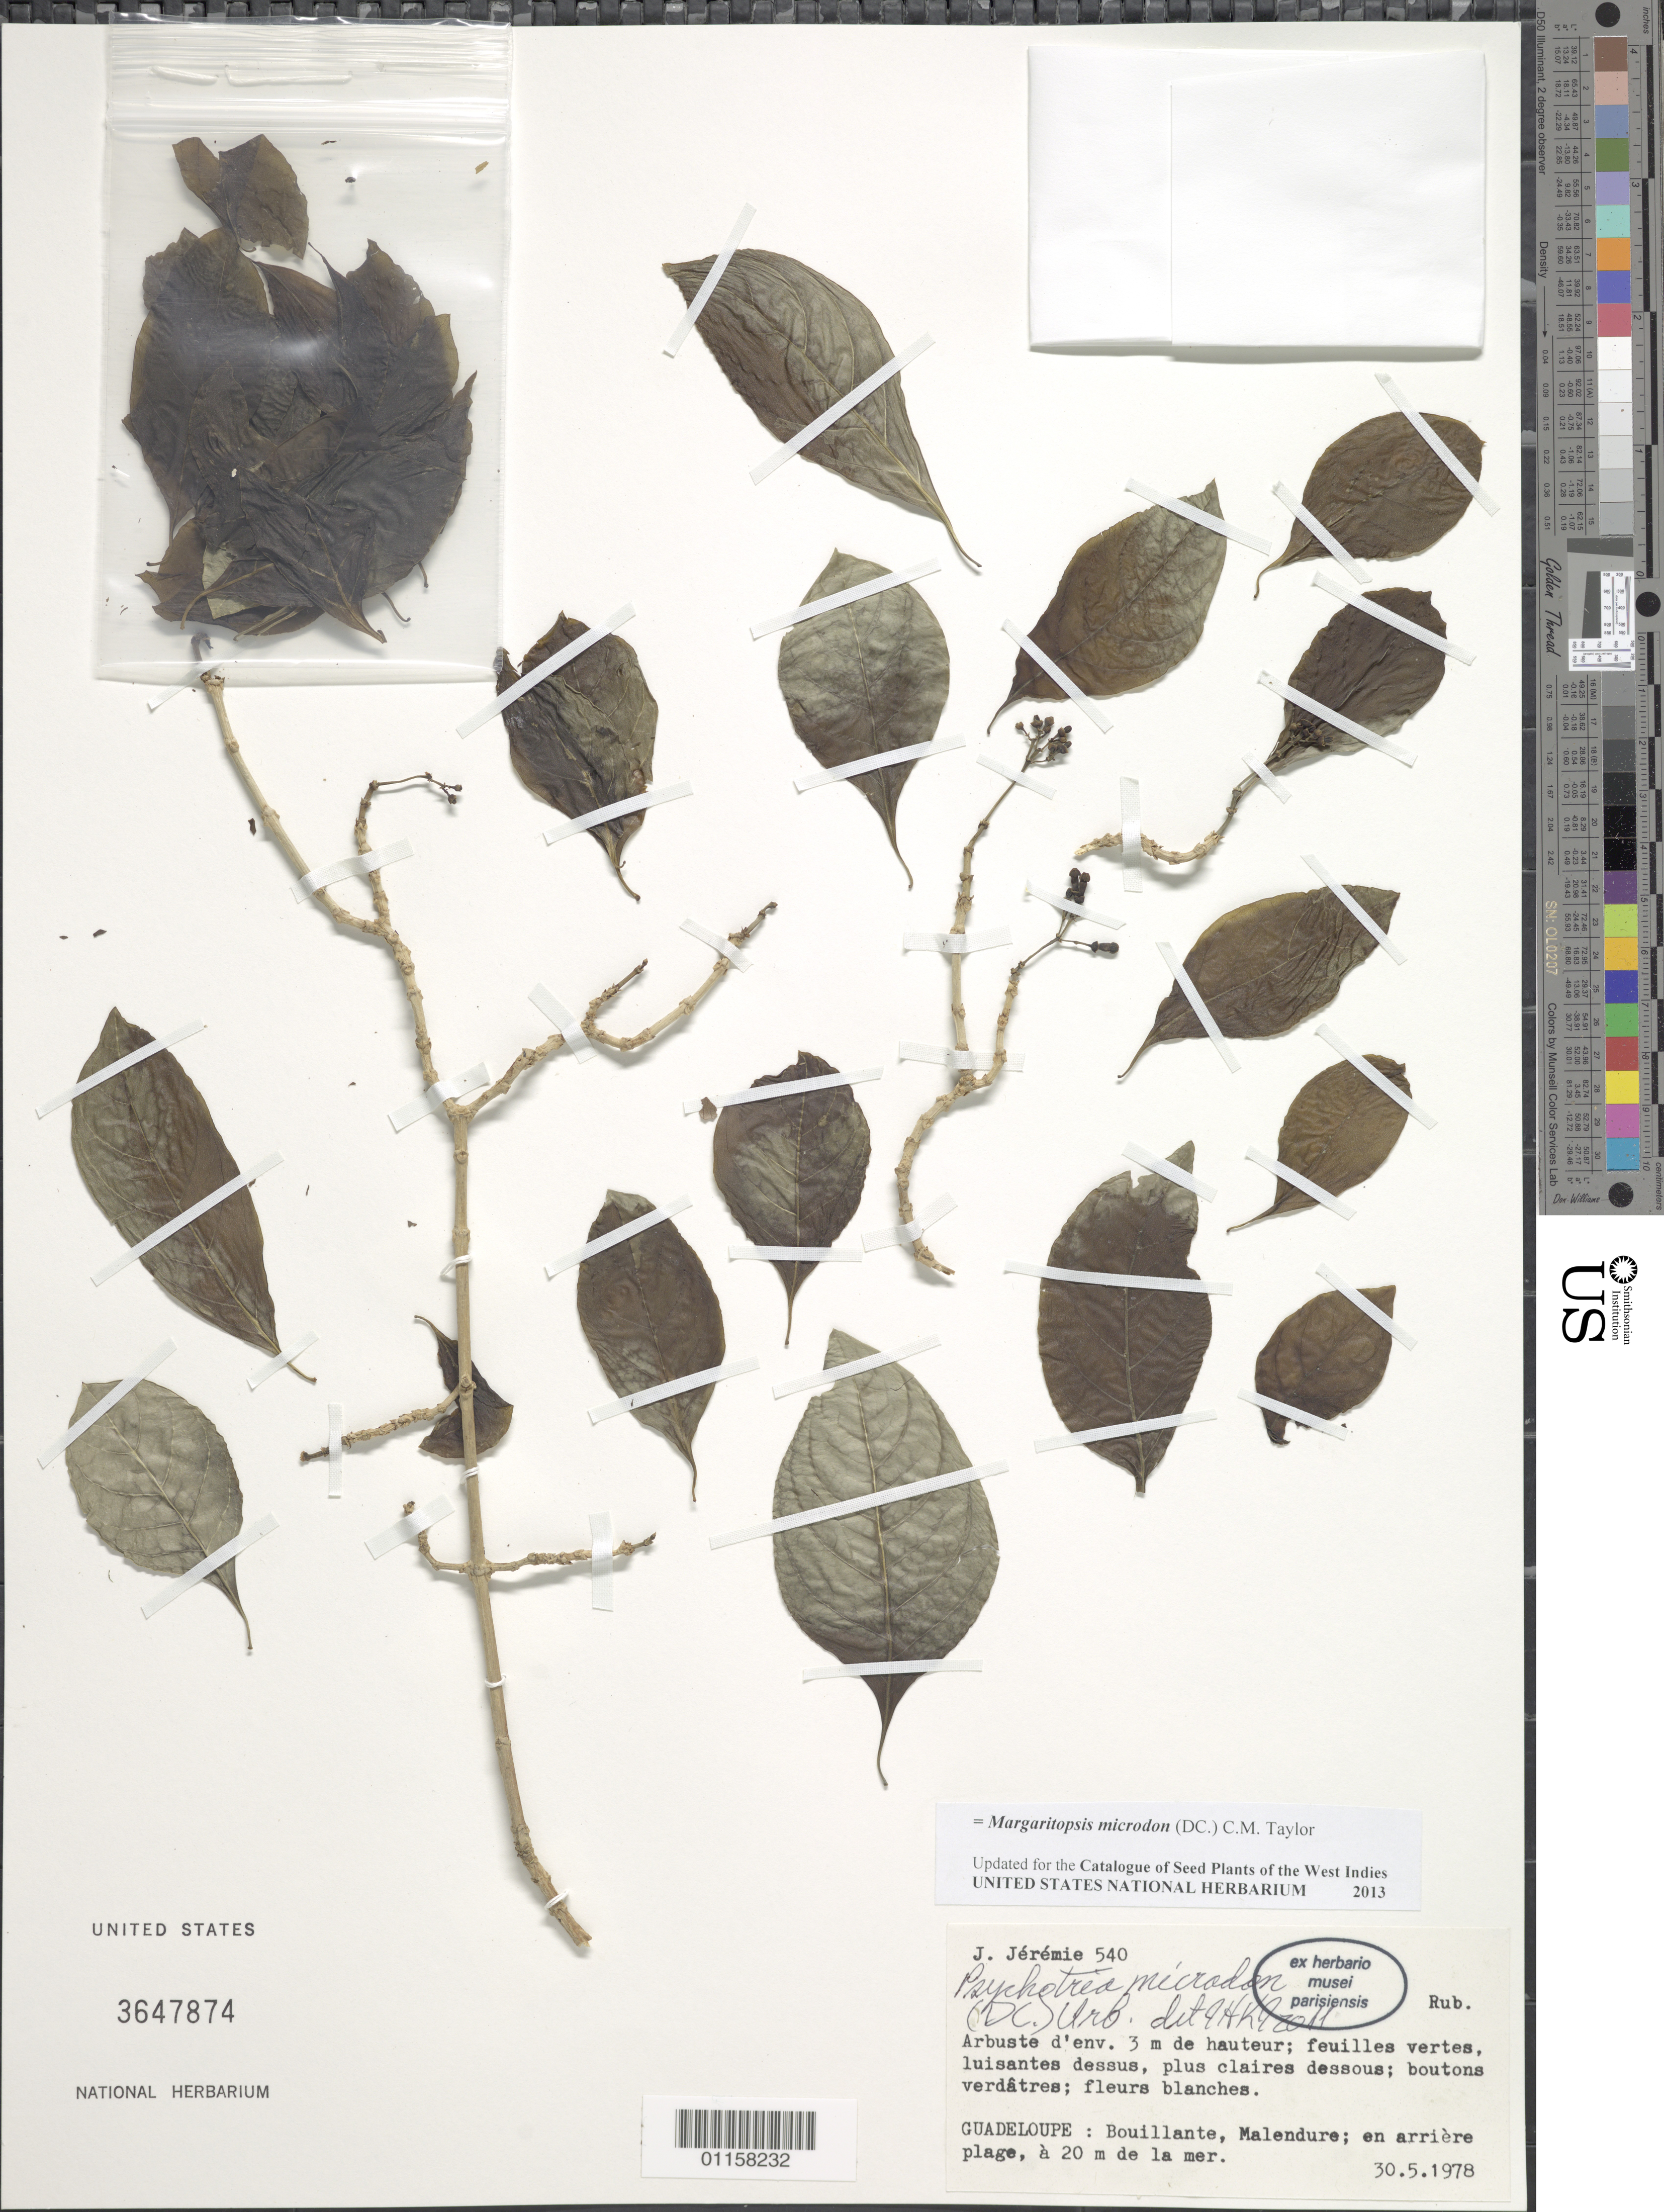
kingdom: Plantae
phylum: Tracheophyta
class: Magnoliopsida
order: Gentianales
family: Rubiaceae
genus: Margaritopsis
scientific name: Margaritopsis microdon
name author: (DC.) C.M. Taylor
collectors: J. Jérémie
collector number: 540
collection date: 1978-05-30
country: Guadeloupe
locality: Bouillante, Maledure.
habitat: En arrière plage, à 20 m de la mer.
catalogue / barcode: US 3647874